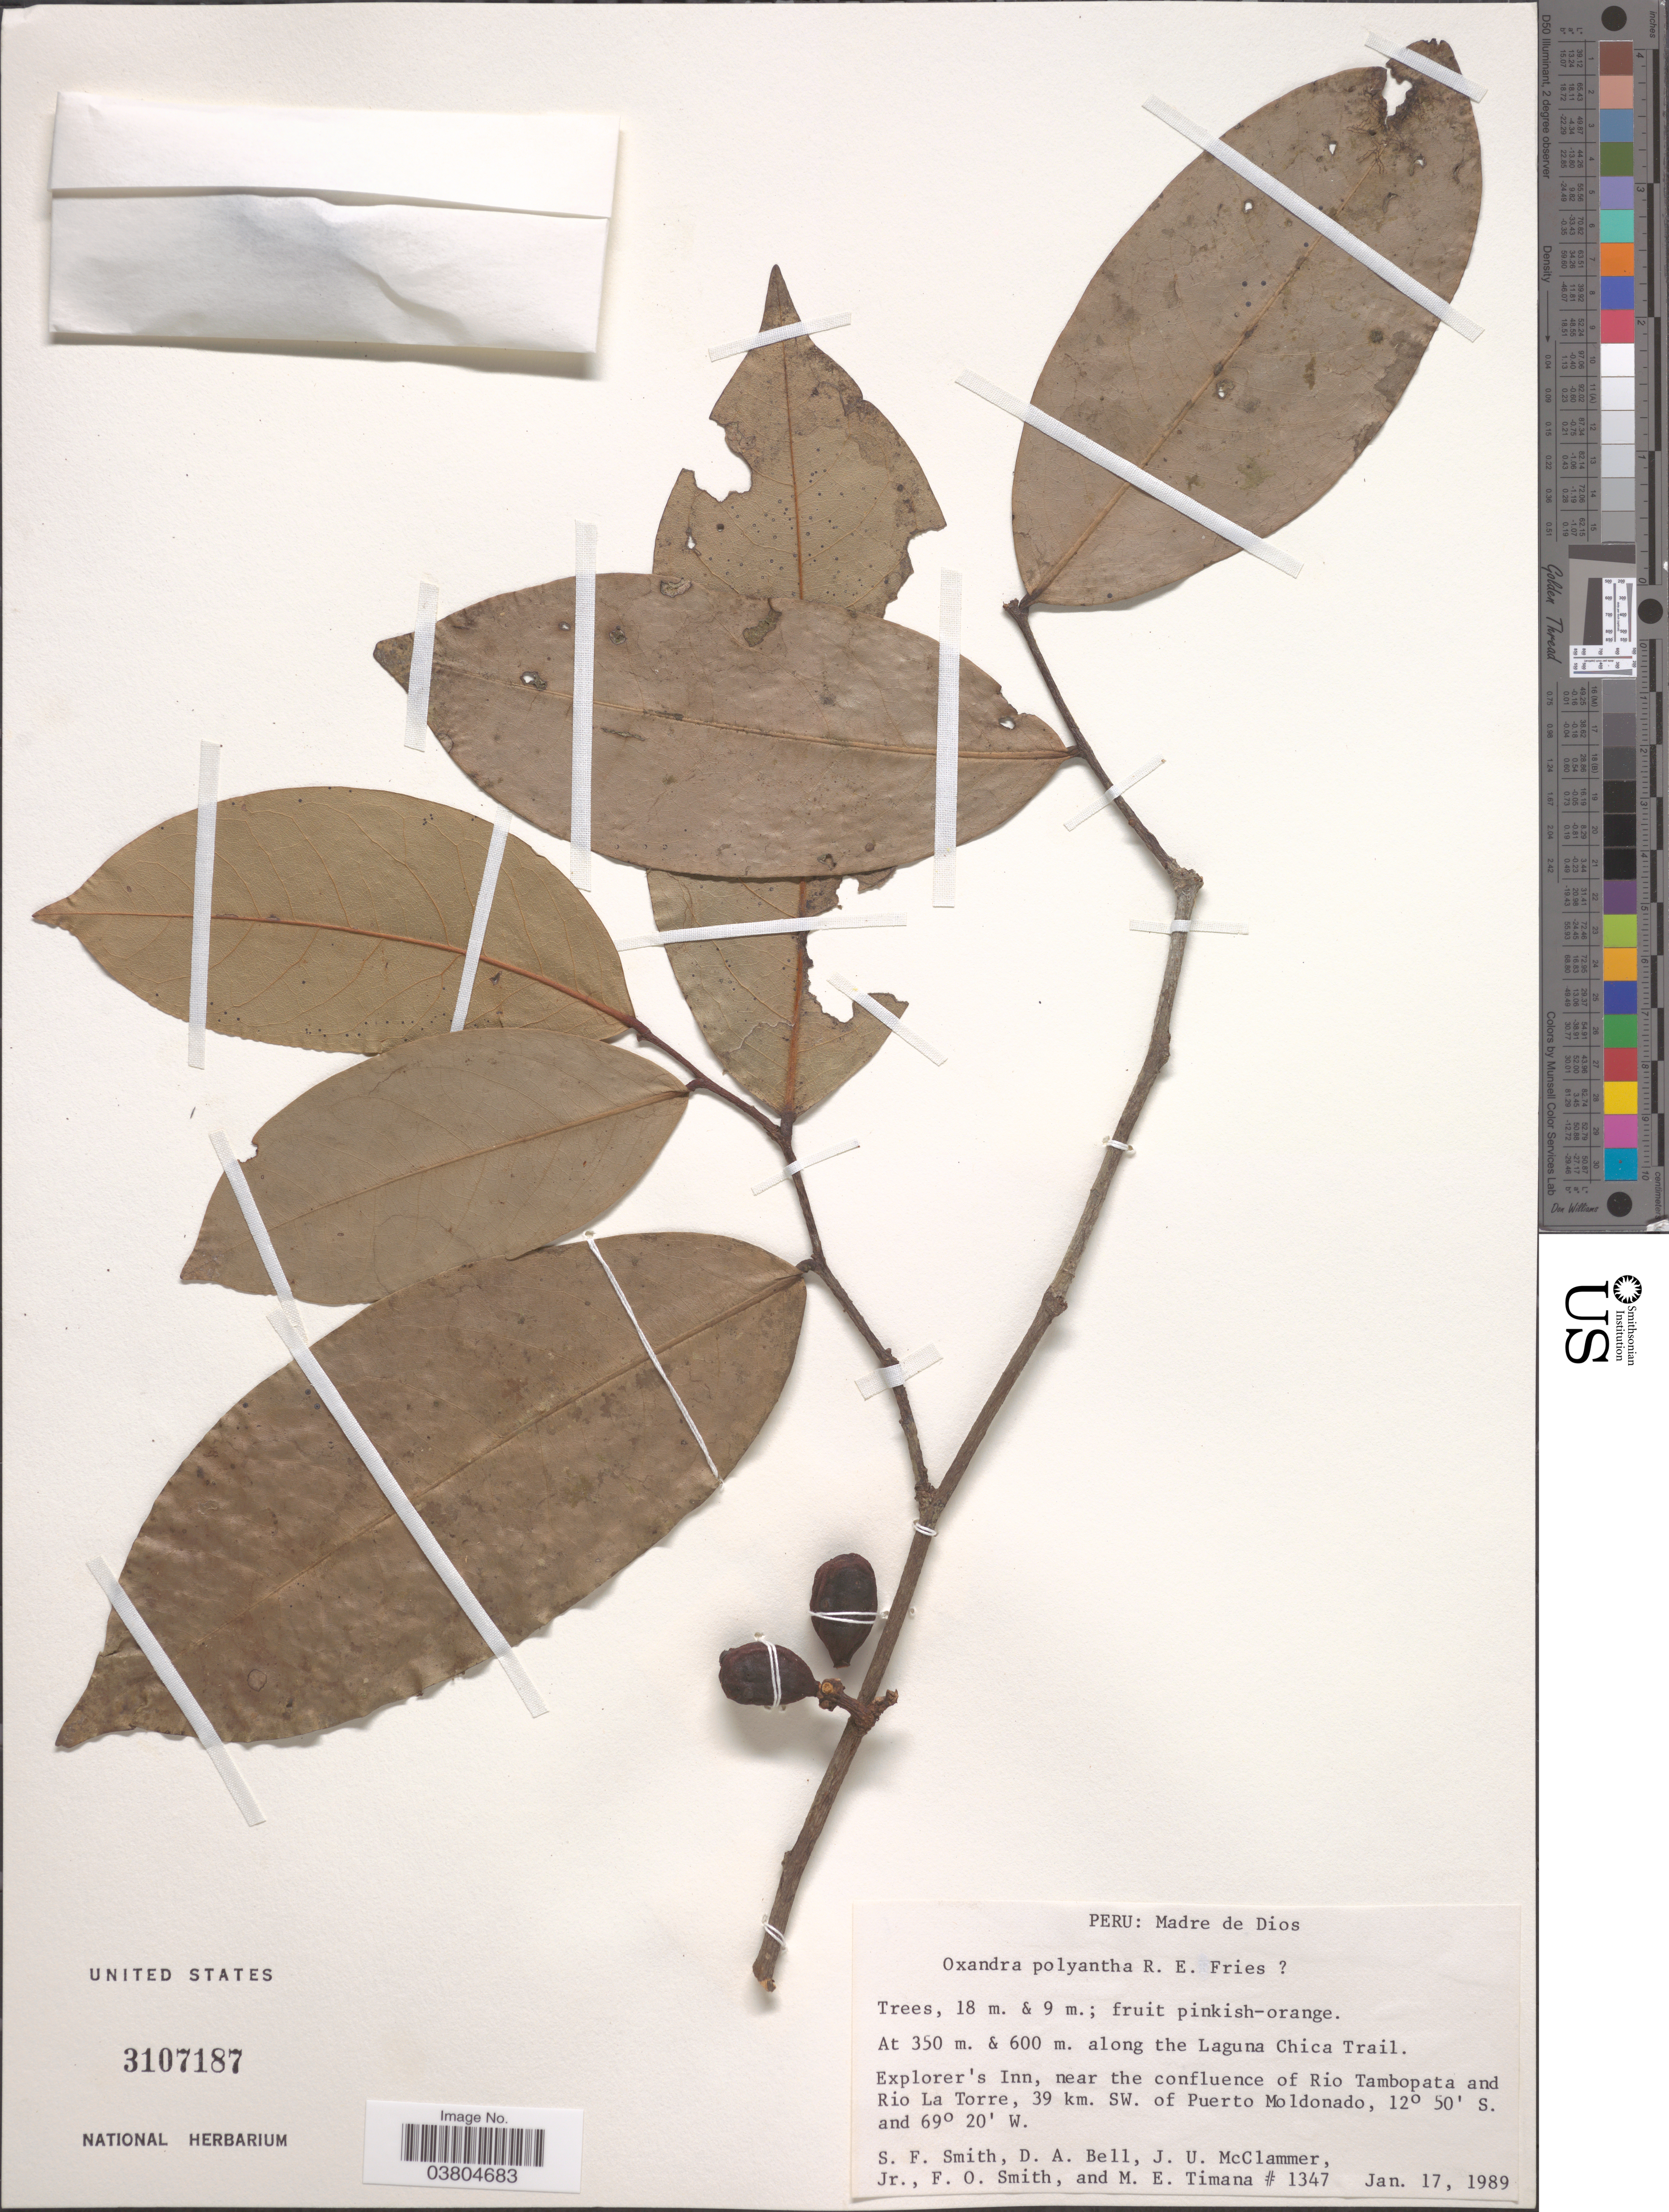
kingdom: Plantae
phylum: Tracheophyta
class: Magnoliopsida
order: Magnoliales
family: Annonaceae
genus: Oxandra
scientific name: Oxandra polyantha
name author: R.E. Fr.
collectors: S.F. Smith, D. A. Bell, J. McClammer Jr. & F. Smith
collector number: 1347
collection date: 1989-01-17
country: Peru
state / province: Madre de Dios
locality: Along the Laguna Chica Trail. Explorer's Inn, near the confluence of Rio Tambopata and Rio La Torre, 39 km. SW. of Puerto Moldonado.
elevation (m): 350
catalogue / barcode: US 3107187